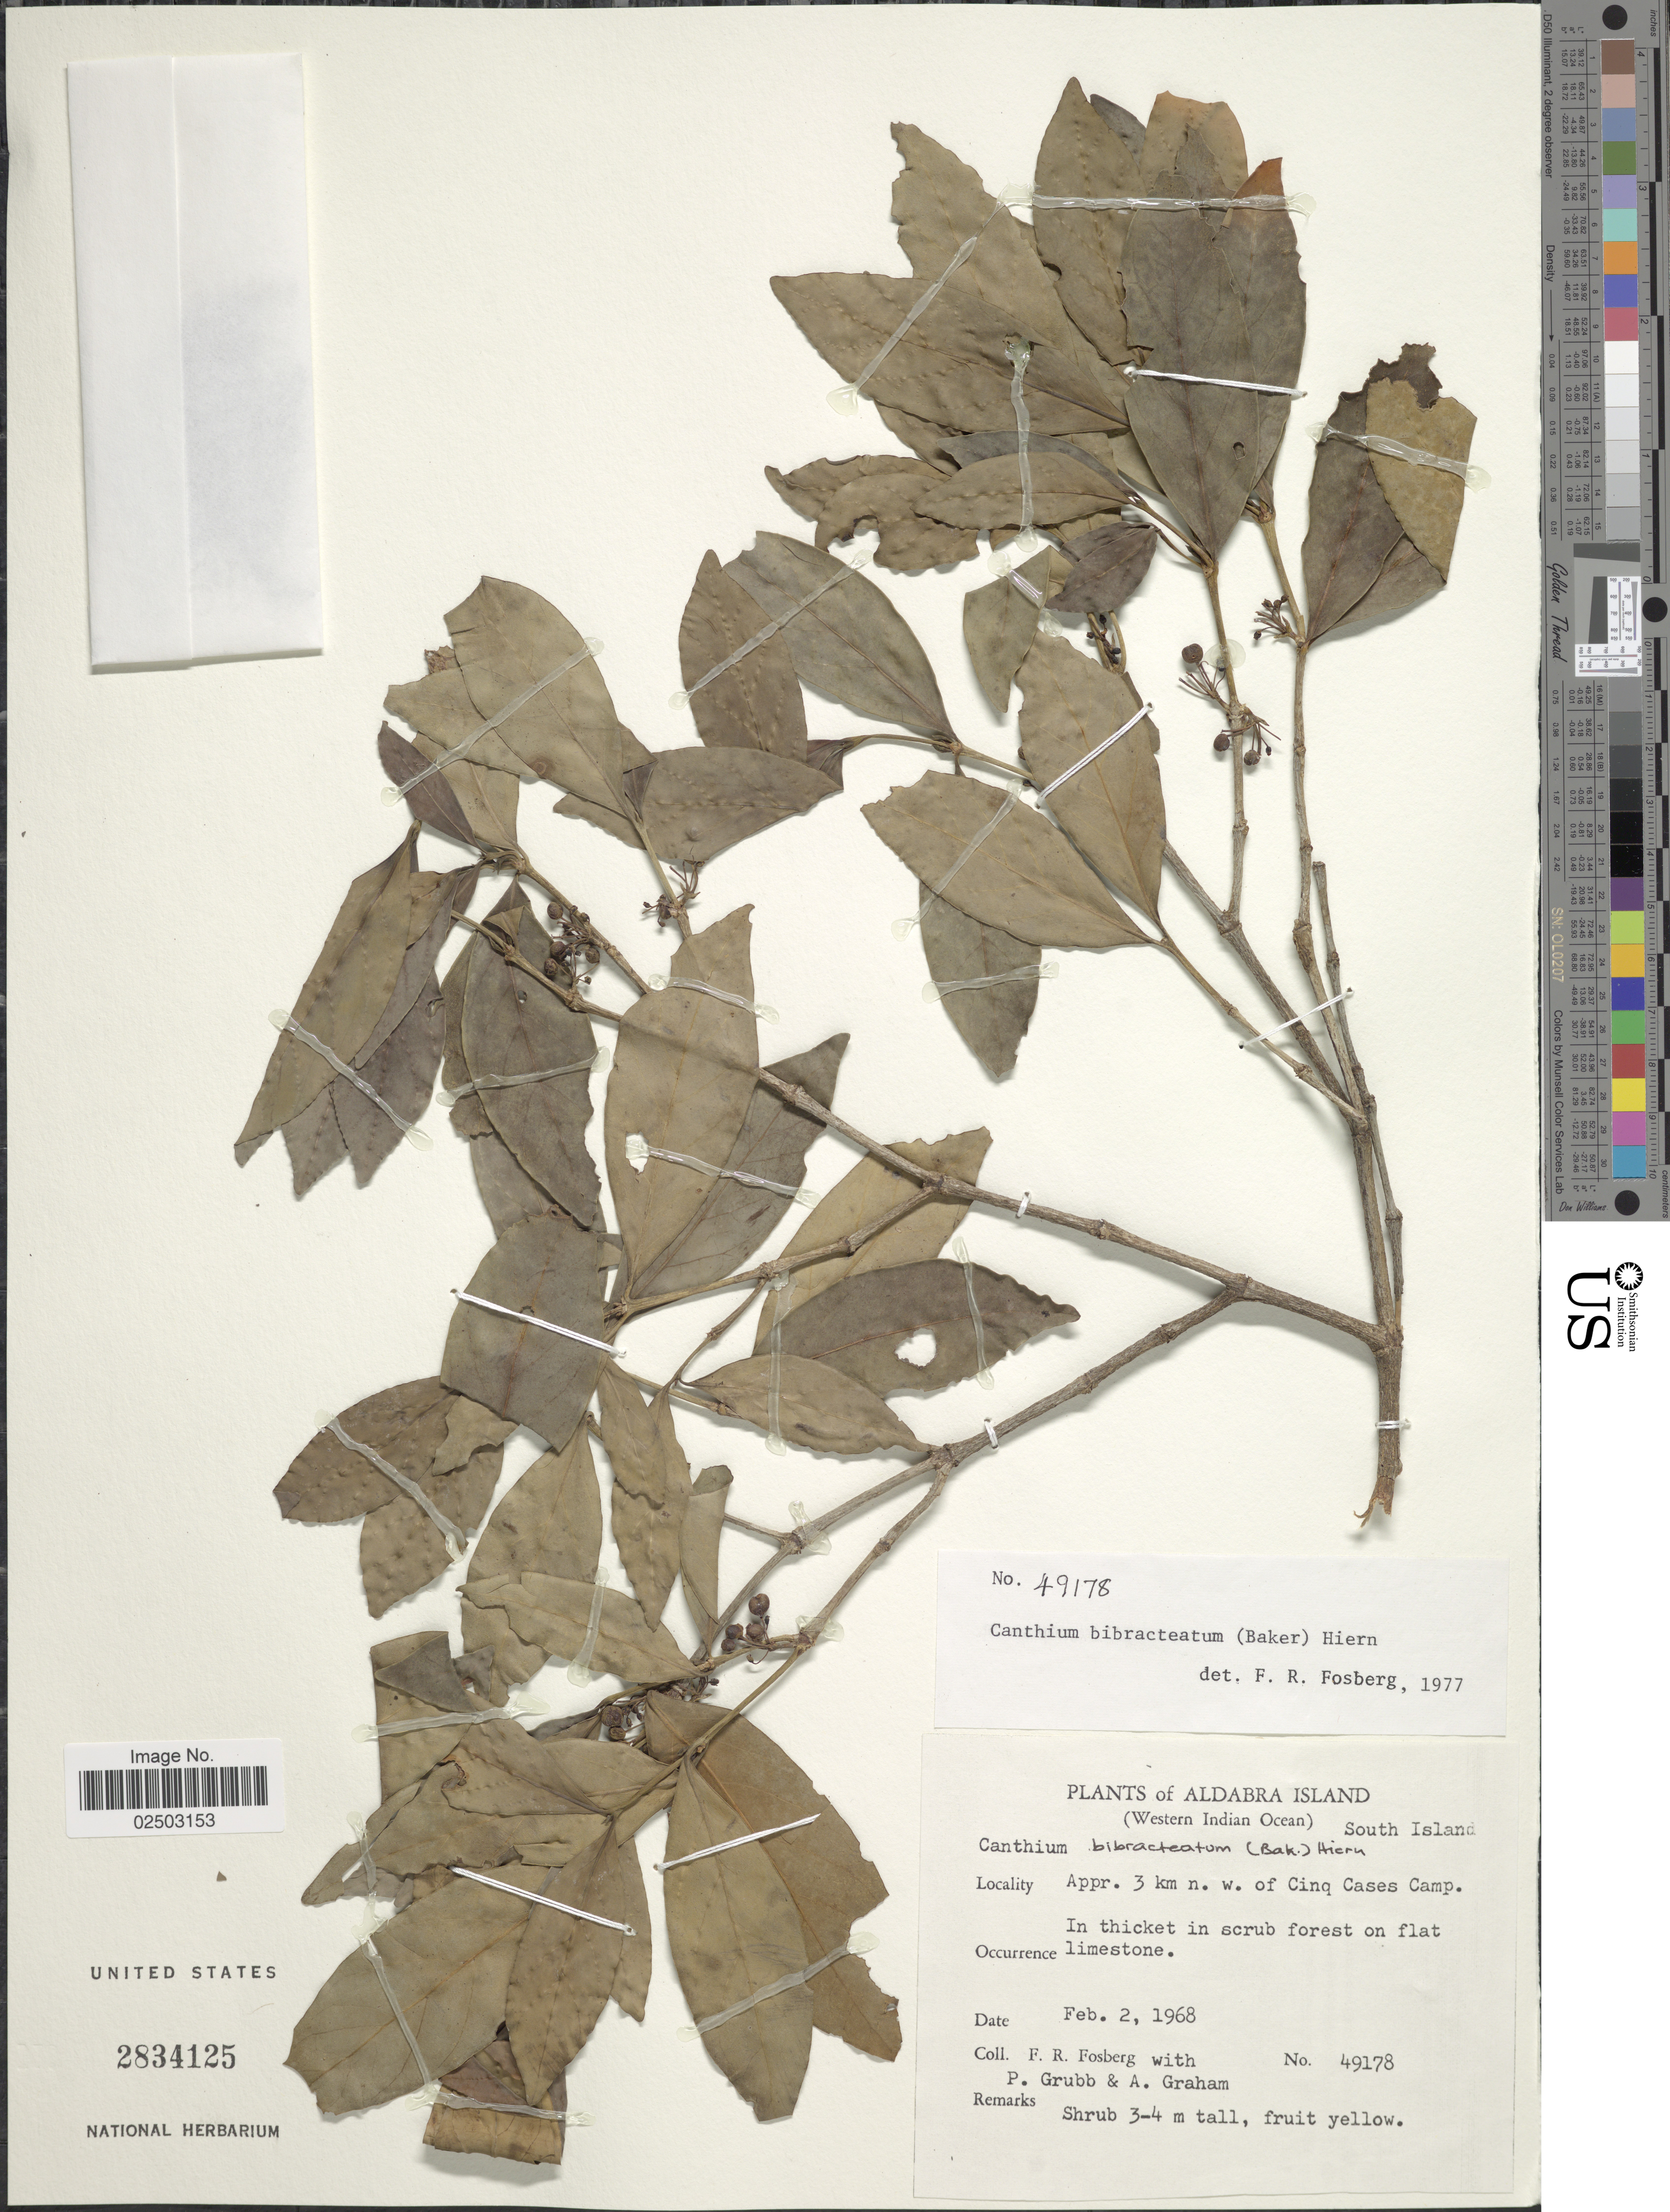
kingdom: Plantae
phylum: Tracheophyta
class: Magnoliopsida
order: Gentianales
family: Rubiaceae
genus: Canthium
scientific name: Canthium bibracteatum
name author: (Baker) Hiern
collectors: F. R. Fosberg, P. J. Grubb & A. Graham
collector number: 49178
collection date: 1968-02-02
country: Seychelles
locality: Aldabra Island (Western Indian Ocean), South Island, Appr. 3 km n.w. of Cinq Cases Camp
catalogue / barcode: US 2834125